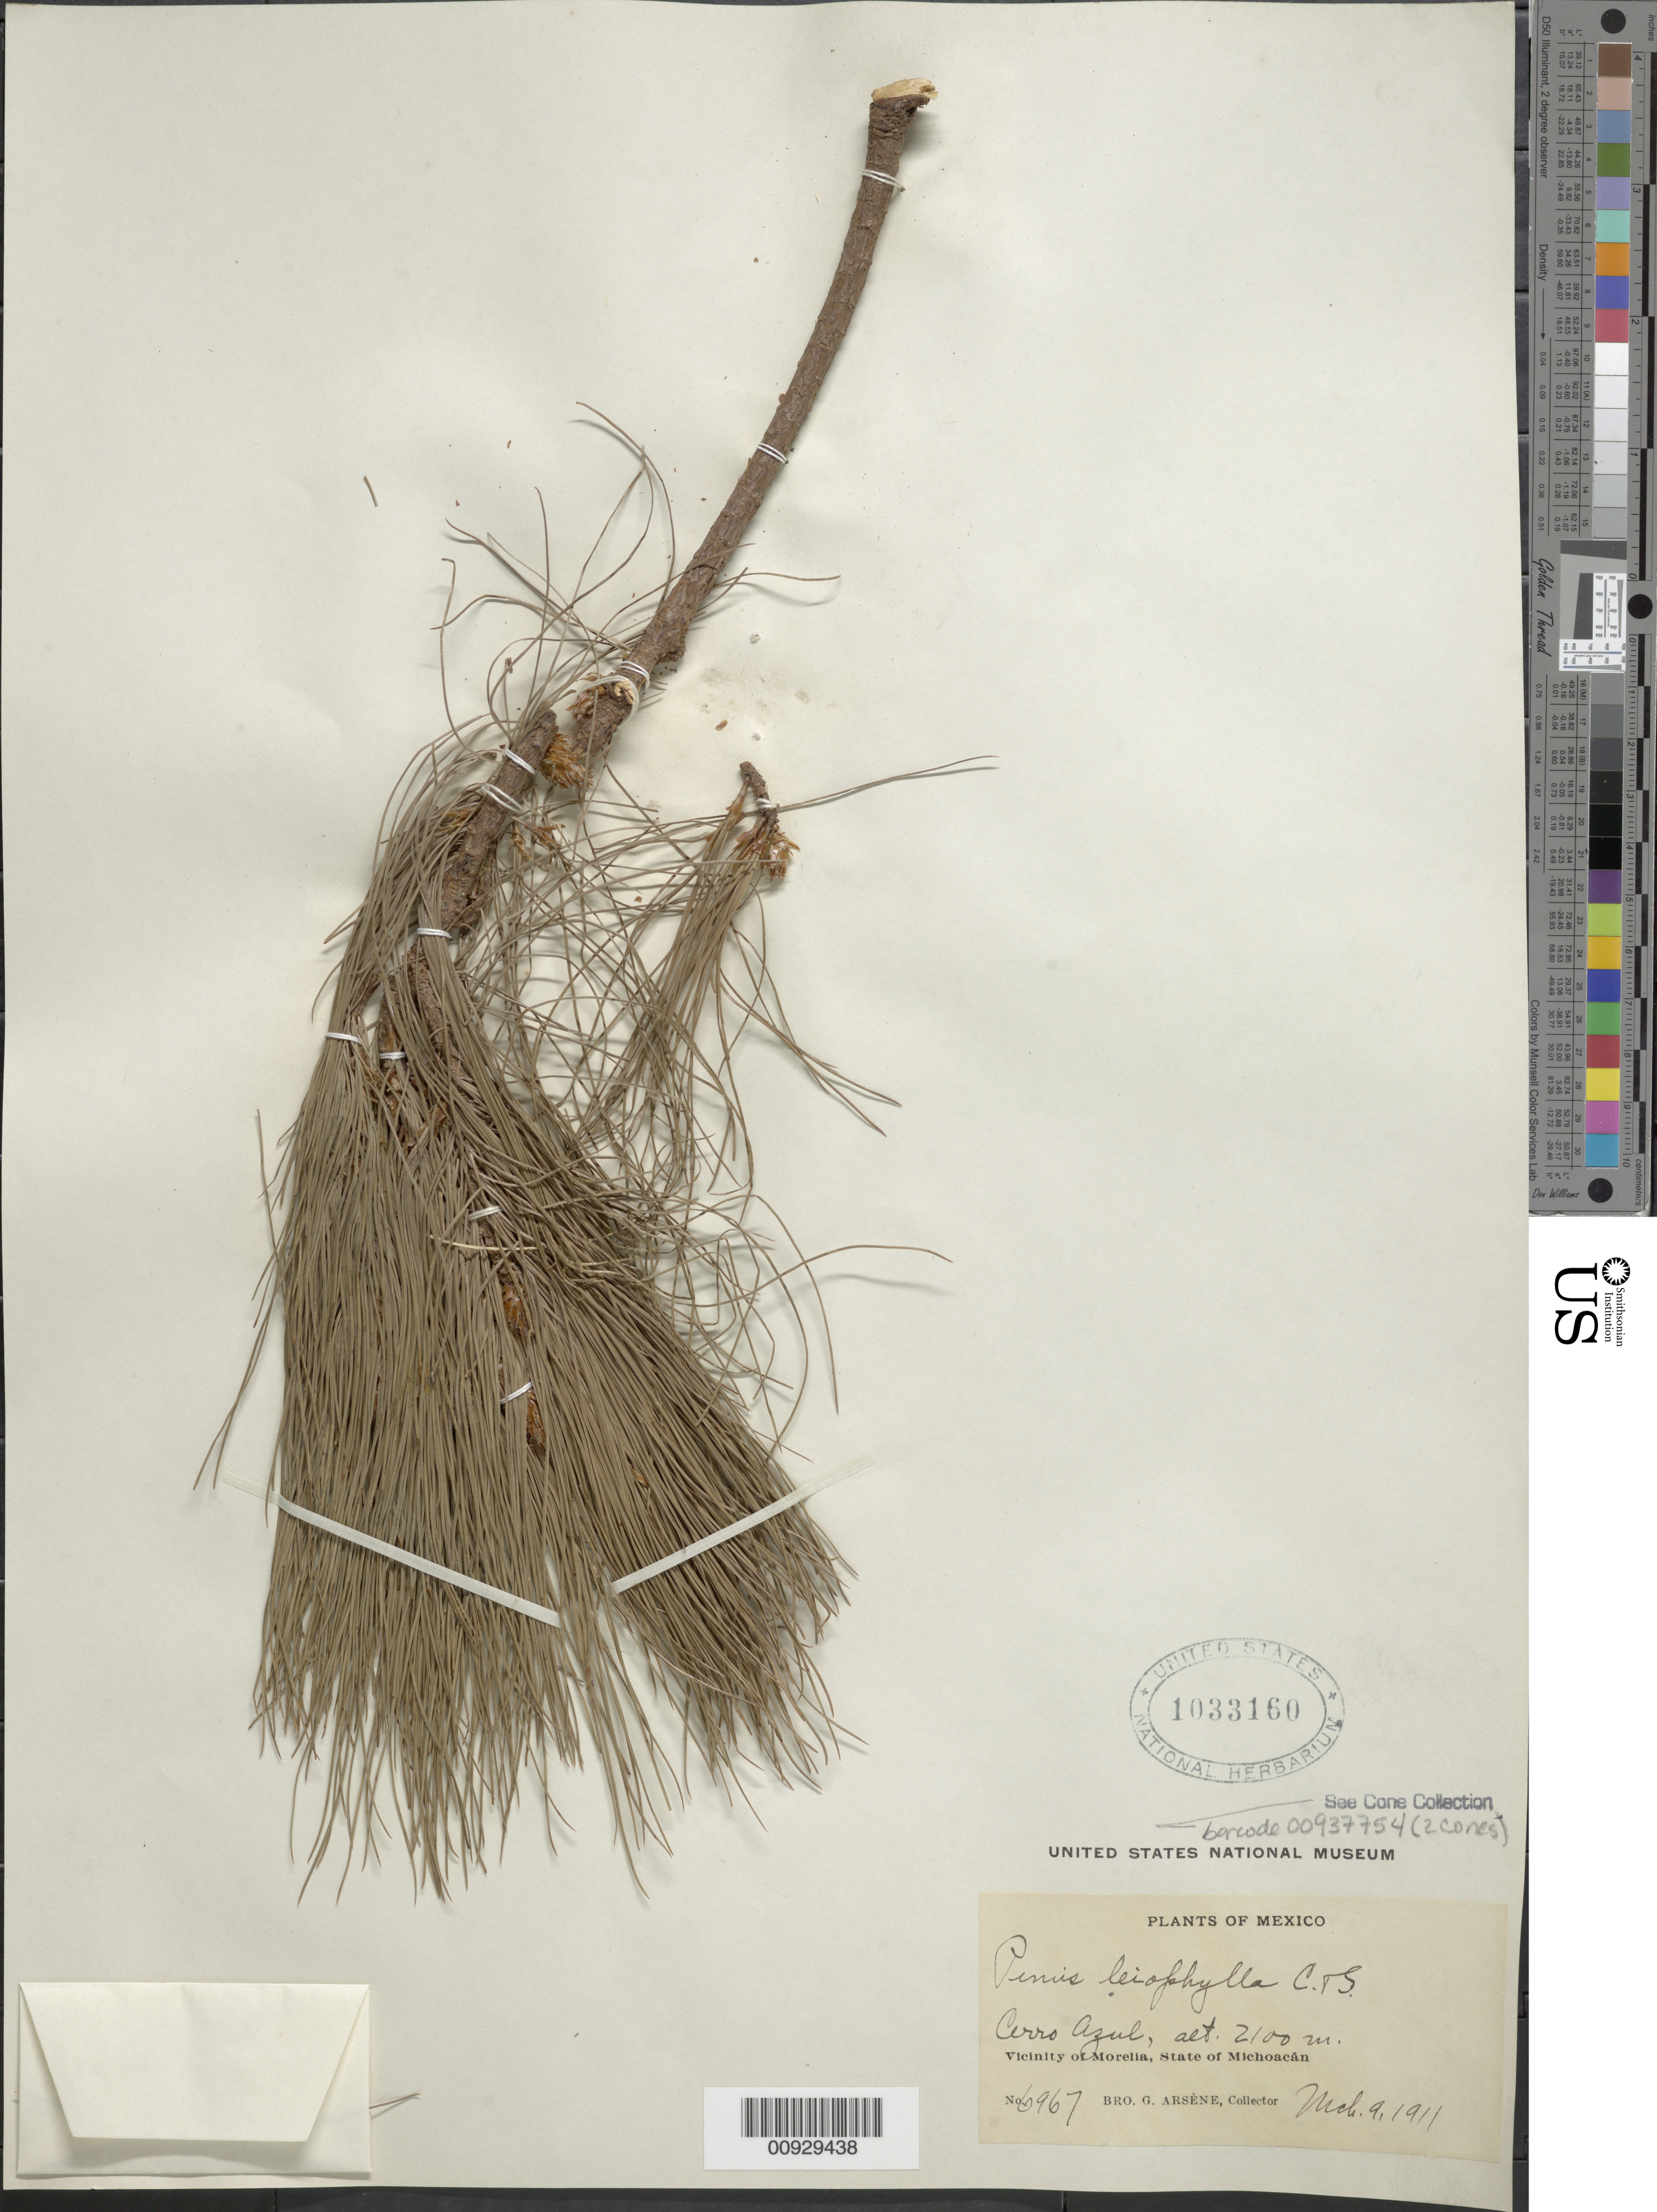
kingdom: Plantae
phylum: Tracheophyta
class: Pinopsida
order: Pinales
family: Pinaceae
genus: Pinus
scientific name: Pinus leiophylla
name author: Schiede ex Schltdl. & Cham.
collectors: Bro. G. Arsène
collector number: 6967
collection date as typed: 09 Mar 1911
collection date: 1911-03-09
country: Mexico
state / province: Michoacán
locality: Cerro Azul. Vicinity of Morelia.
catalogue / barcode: US 1033160